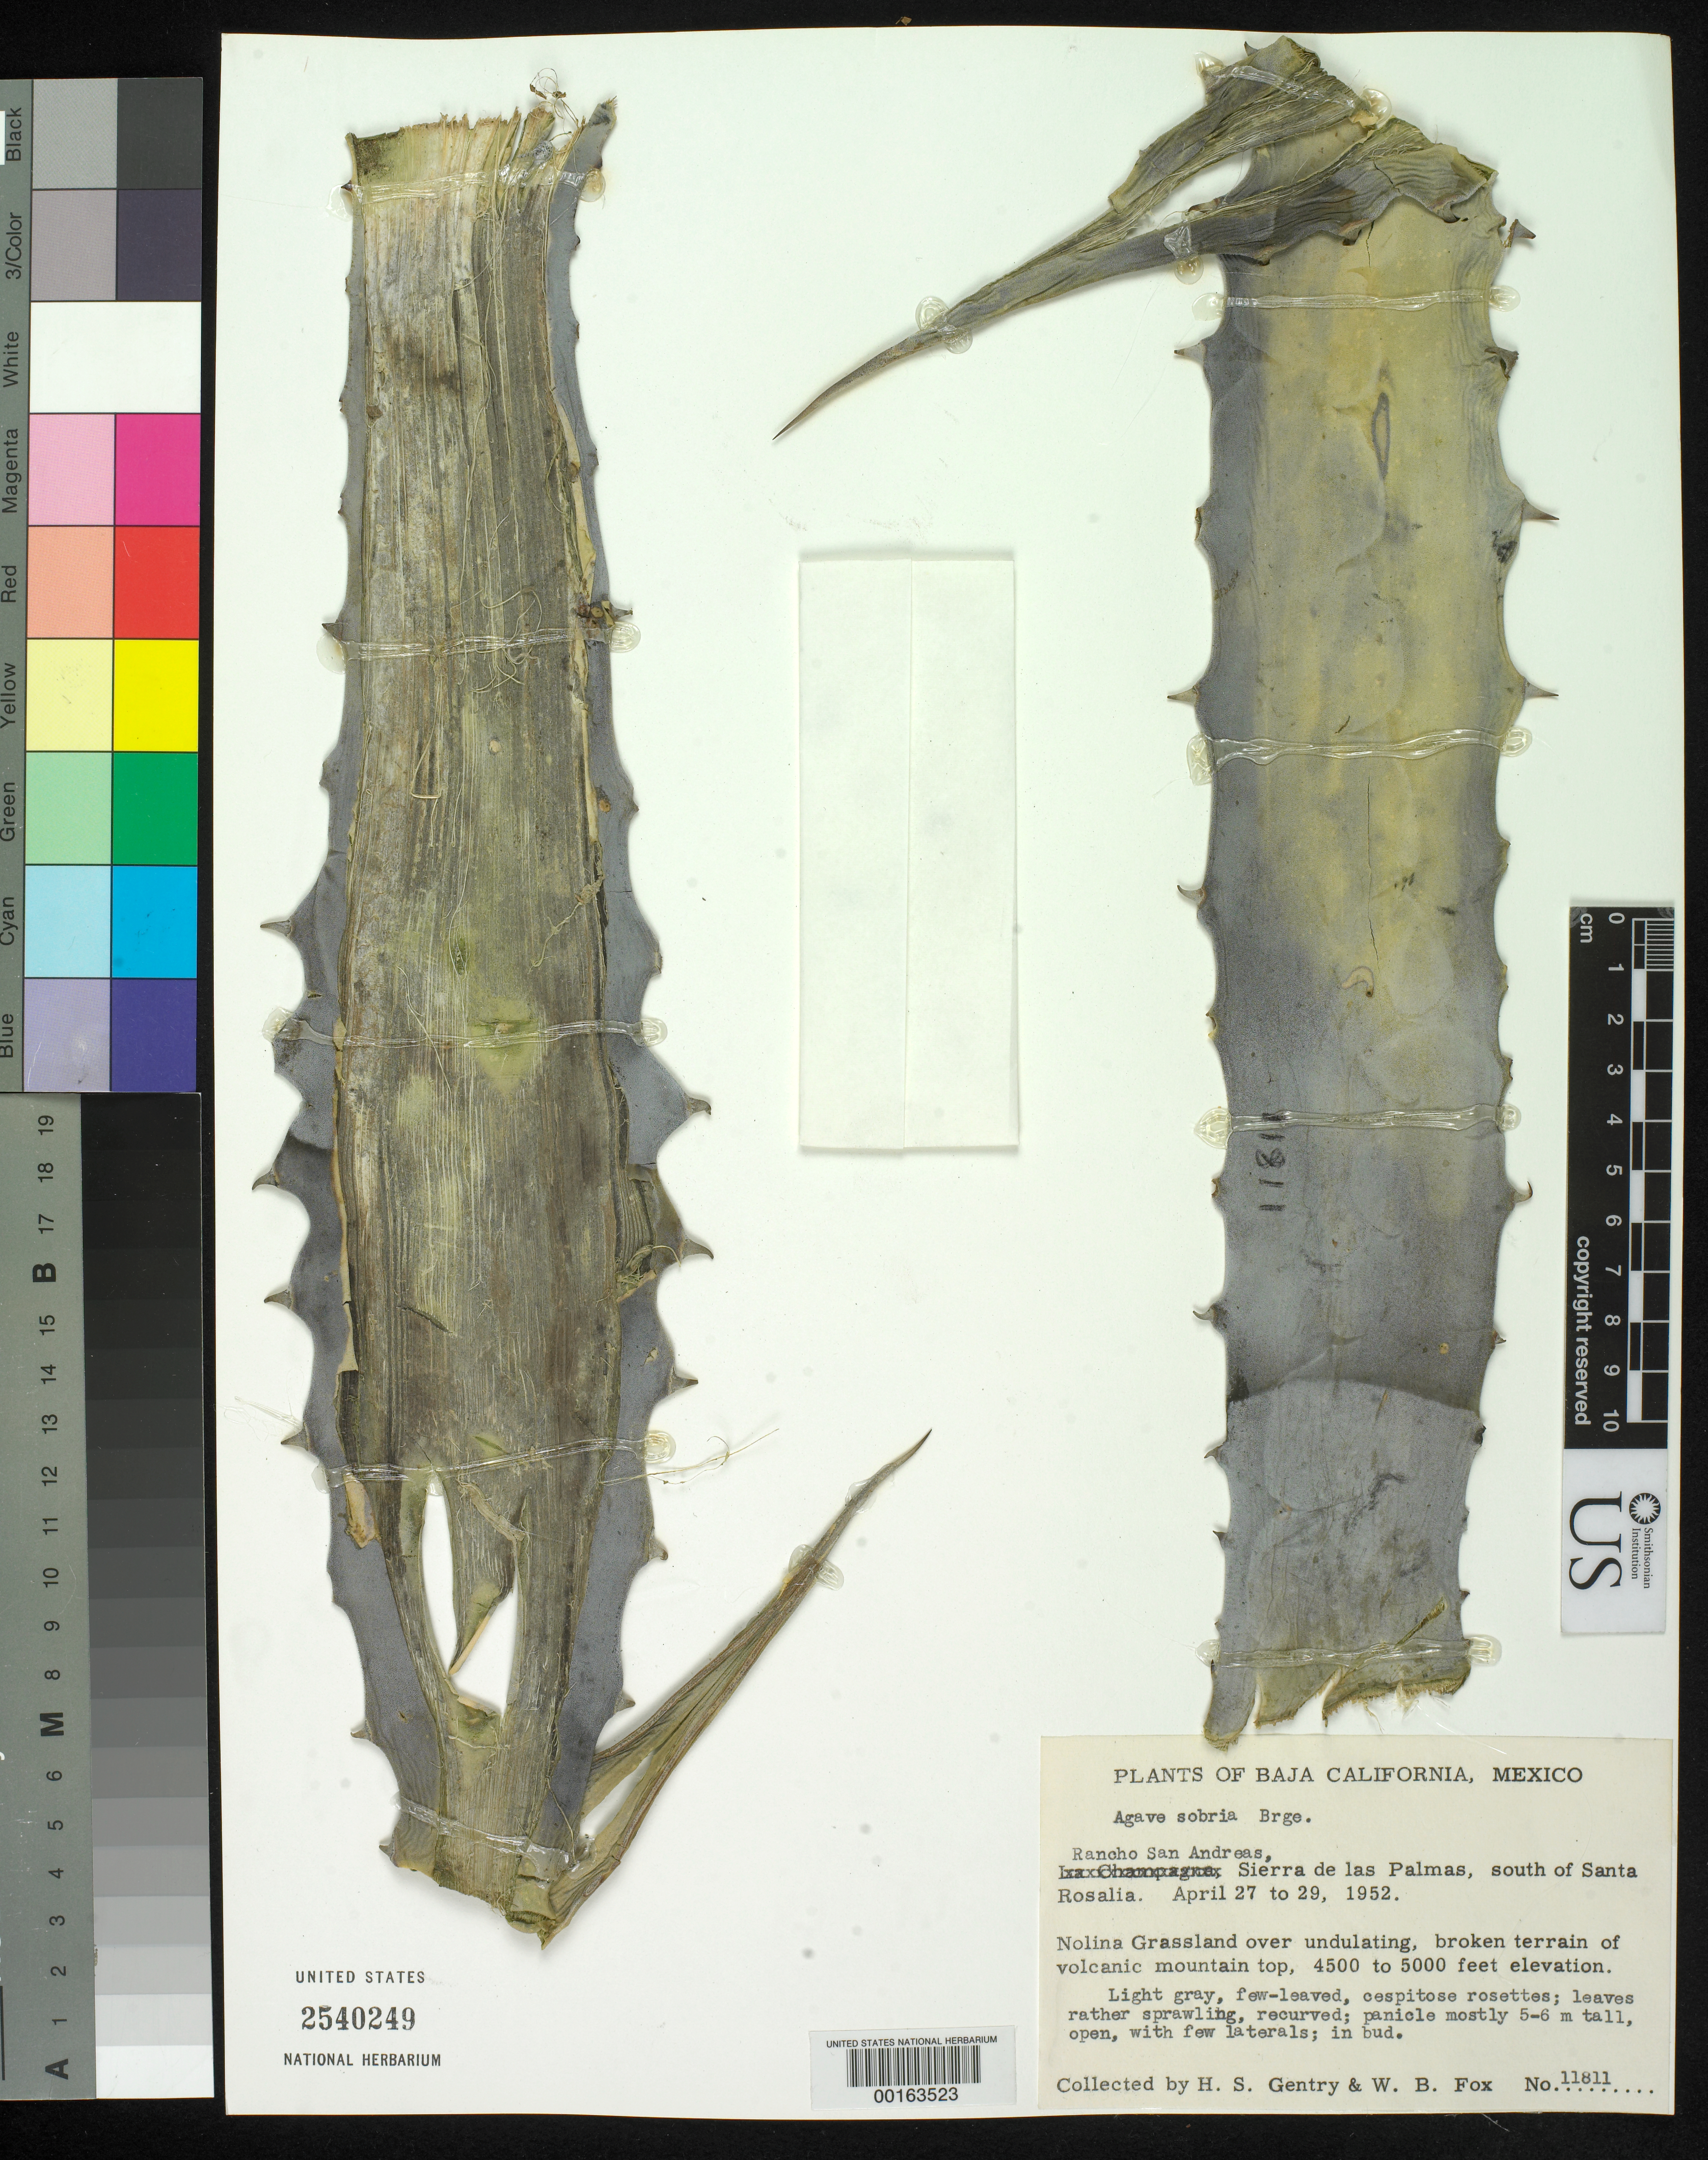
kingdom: Plantae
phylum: Tracheophyta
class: Liliopsida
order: Asparagales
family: Asparagaceae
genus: Agave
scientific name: Agave sobria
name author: Brandegee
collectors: H. S. Gentry & W. B. Fox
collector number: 11811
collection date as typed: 27 Apr 1952 to 29 Apr 1952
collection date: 1952-04-27/1952-04-29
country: Mexico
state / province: Baja California Sur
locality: Rancho San Andreas; Sierra de Las Palmas, S of Santa Rosalia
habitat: Grassland over undulating, broken terrain of volcanic mount. top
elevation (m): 1372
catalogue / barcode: US 2540249